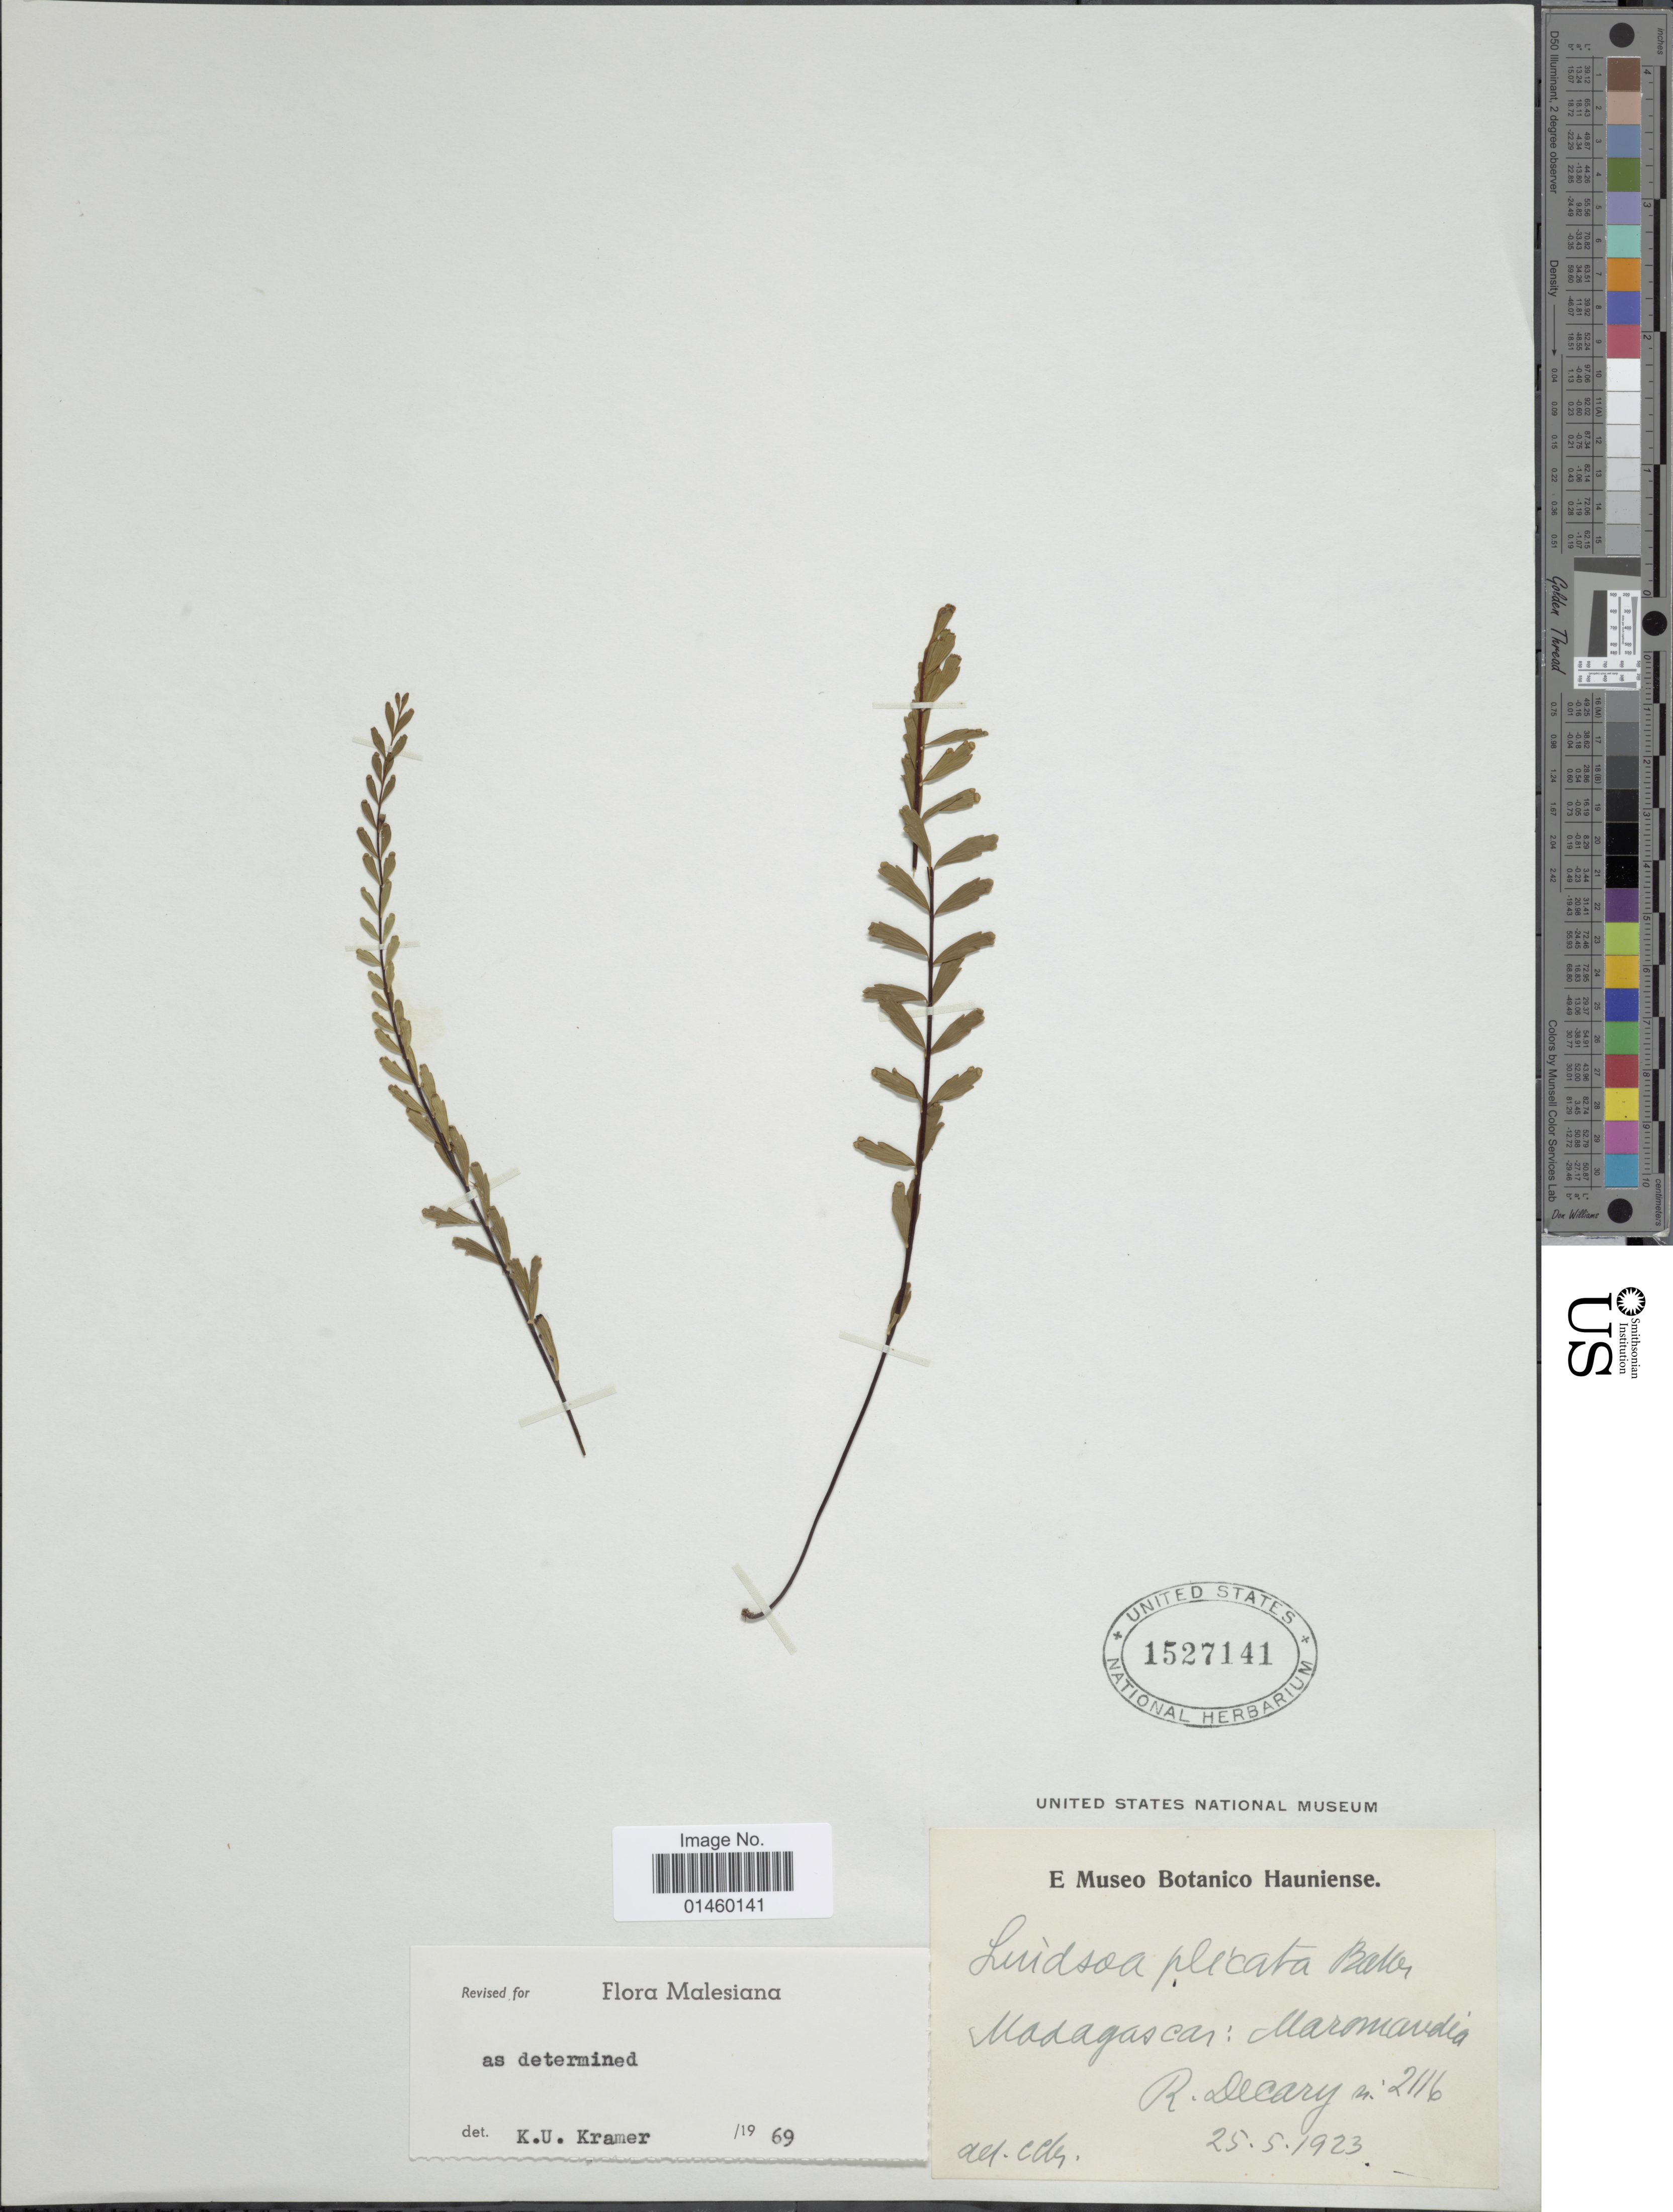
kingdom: Plantae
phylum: Tracheophyta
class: Polypodiopsida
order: Polypodiales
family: Lindsaeaceae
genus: Lindsaea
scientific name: Lindsaea plicata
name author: Baker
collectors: R. Decary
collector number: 2116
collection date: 1923-05-25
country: Madagascar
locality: Maromandia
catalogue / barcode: US 1527141